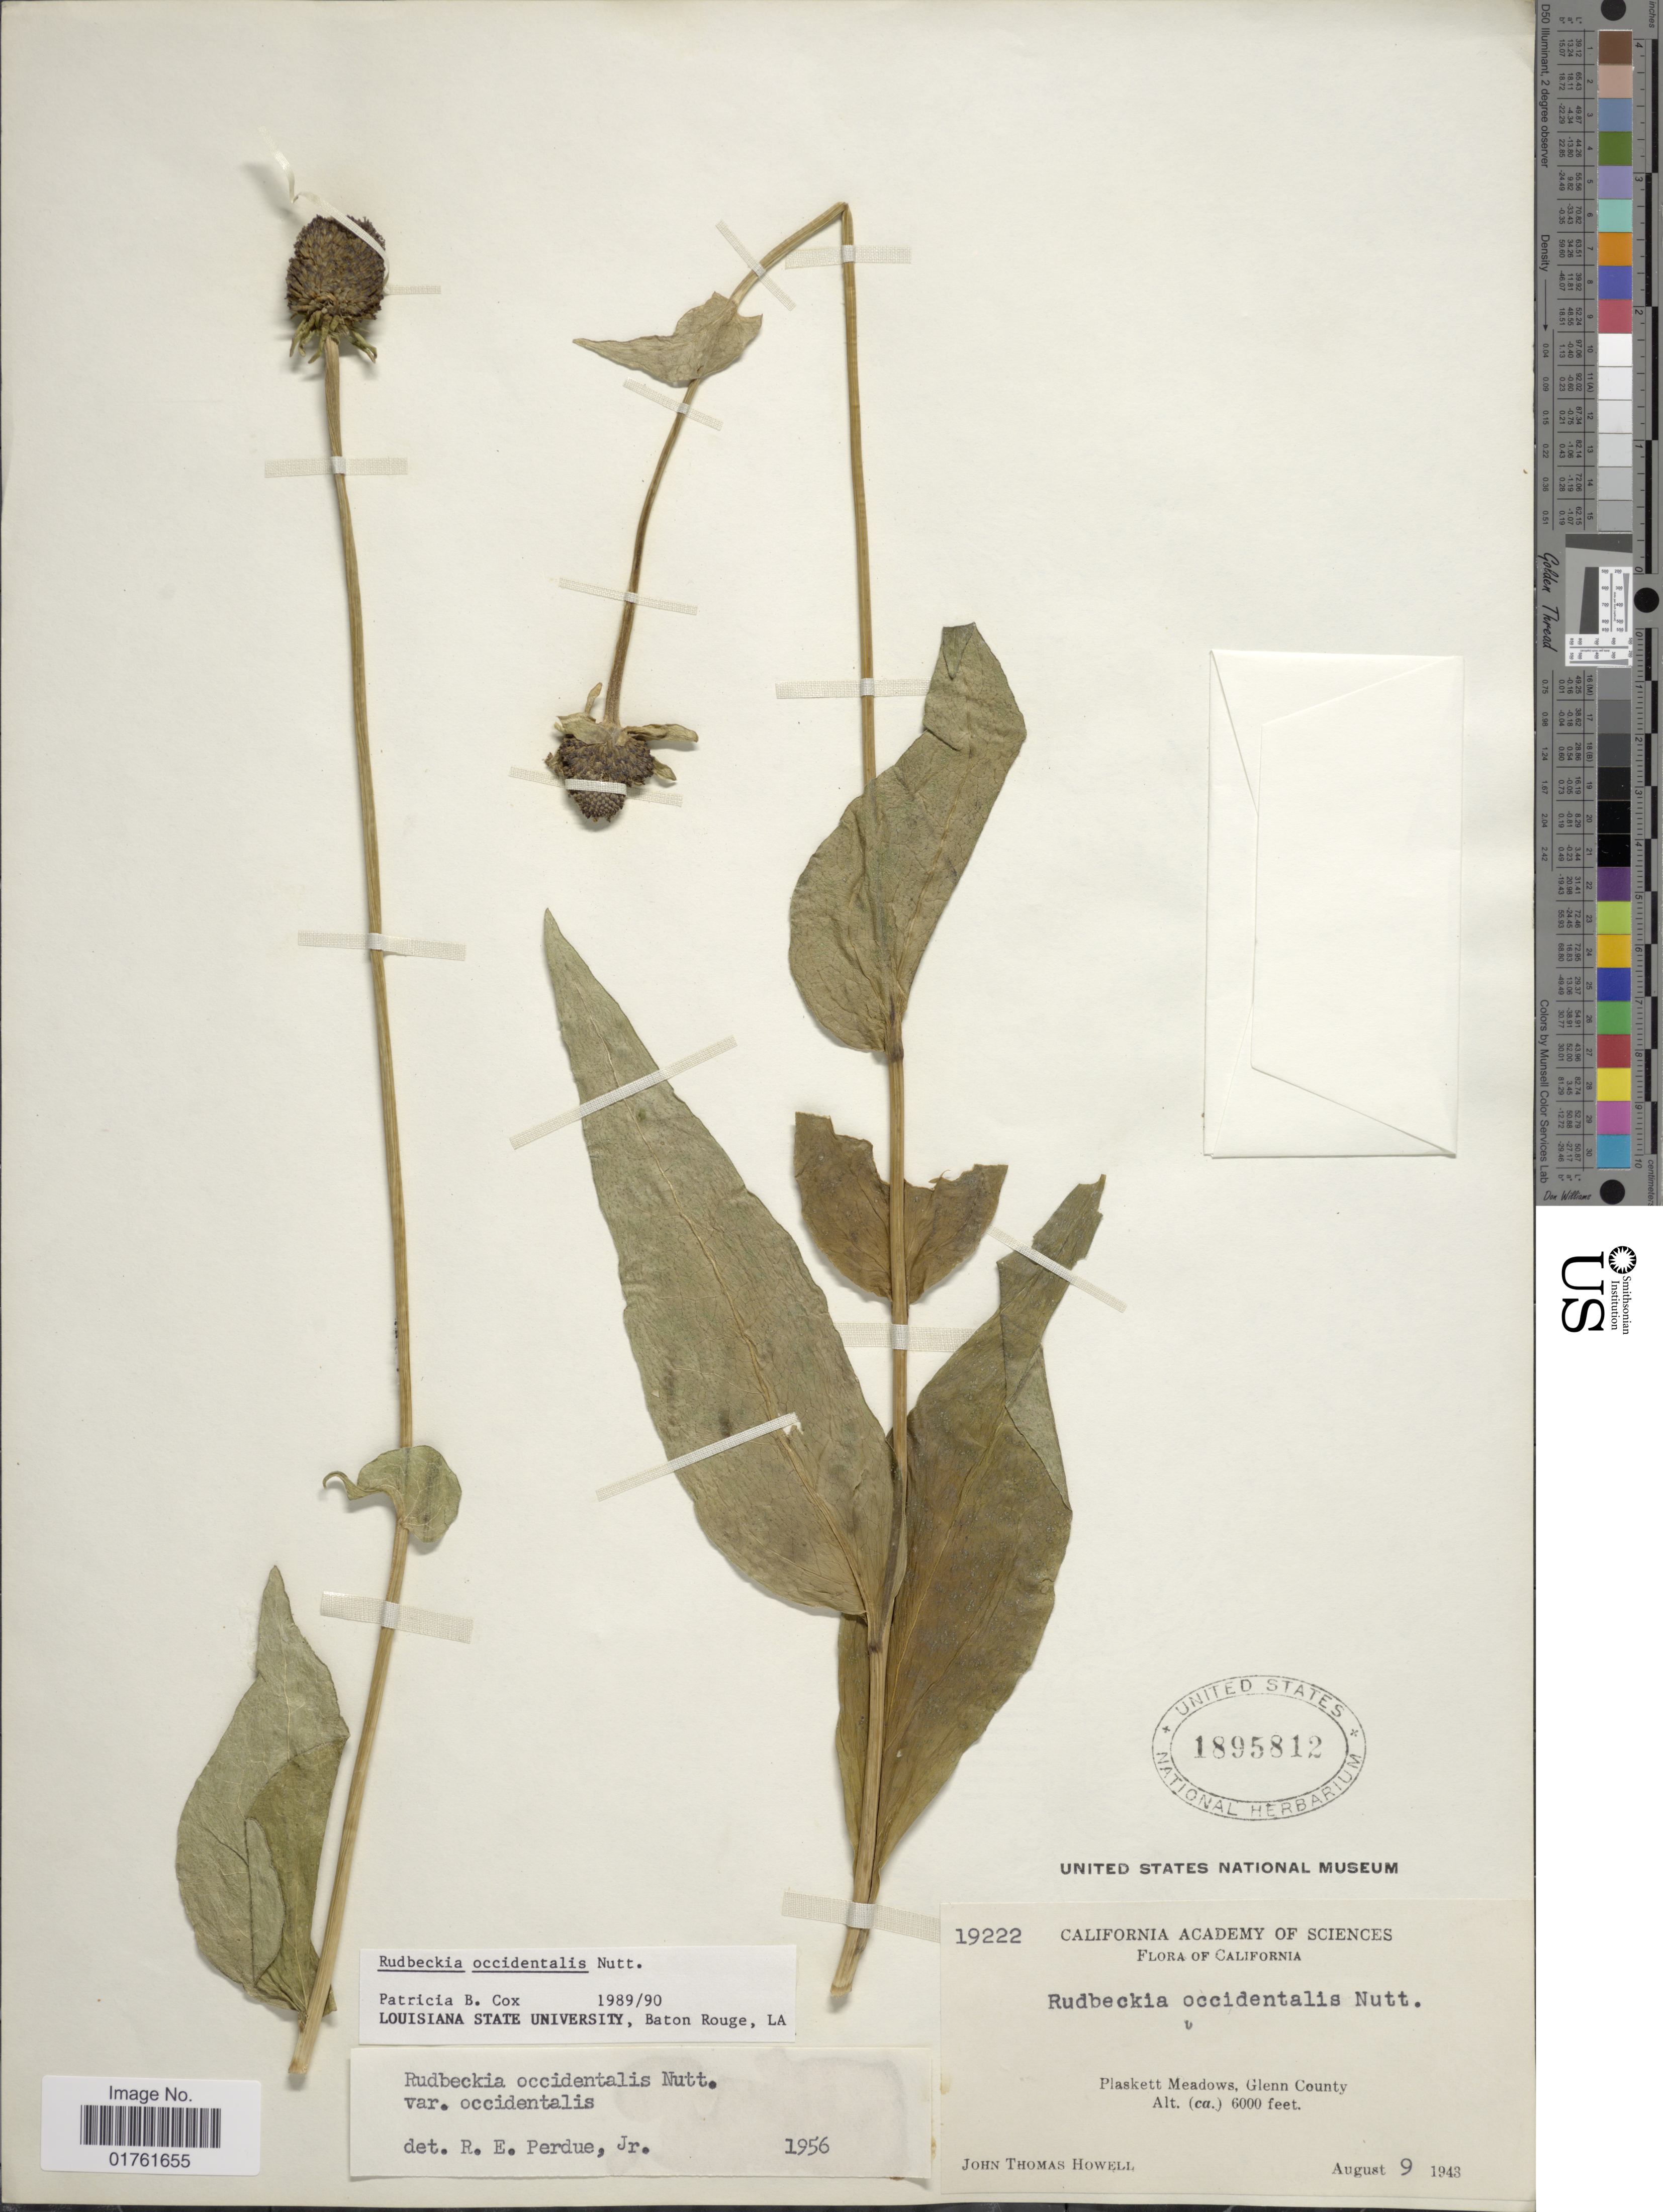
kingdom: Plantae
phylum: Tracheophyta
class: Magnoliopsida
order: Asterales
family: Asteraceae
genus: Rudbeckia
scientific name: Rudbeckia occidentalis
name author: Nutt.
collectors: J. T. Howell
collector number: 19222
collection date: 1943-08-09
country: United States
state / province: California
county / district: Glenn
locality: Plaskett Meadows, Glenn County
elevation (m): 1829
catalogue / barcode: US 1895812